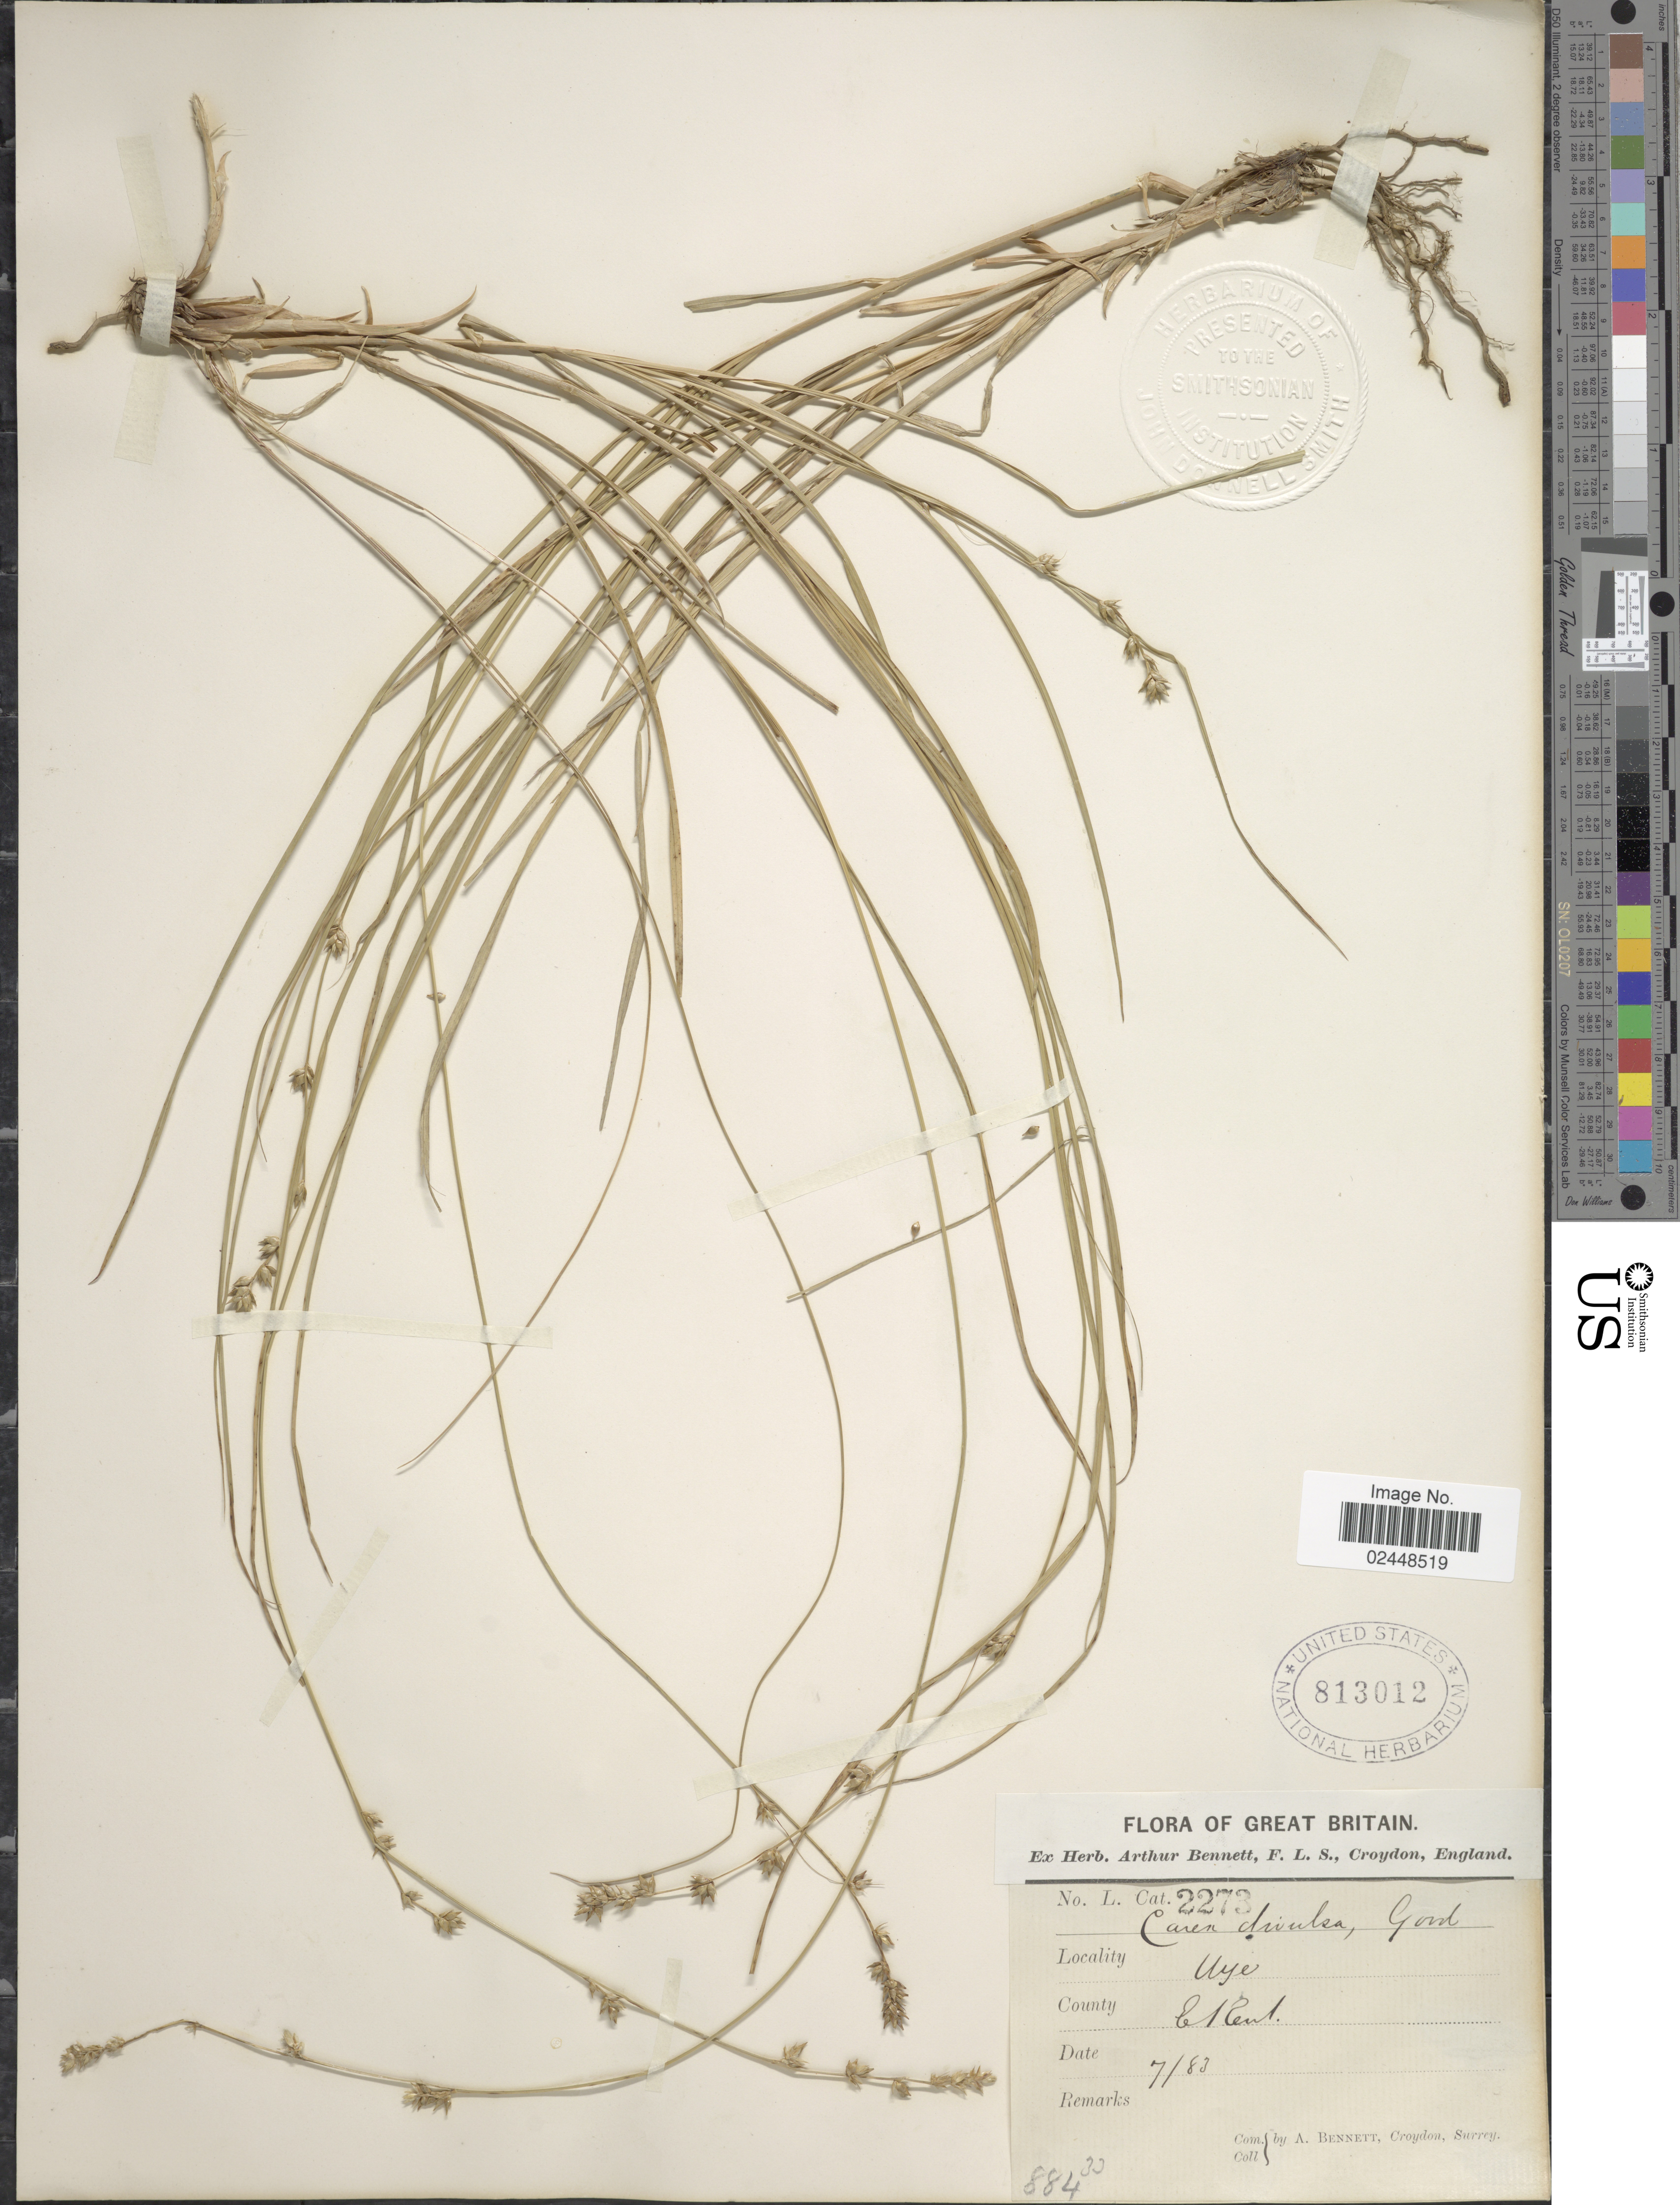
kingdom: Plantae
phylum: Tracheophyta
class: Liliopsida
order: Poales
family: Cyperaceae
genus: Carex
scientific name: Carex divulsa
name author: Stokes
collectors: A. Bennett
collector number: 2273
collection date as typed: Transcribed d/m/y: /7/83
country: United Kingdom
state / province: England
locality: Great Britain. Uye. County E. Kent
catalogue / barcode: US 813012